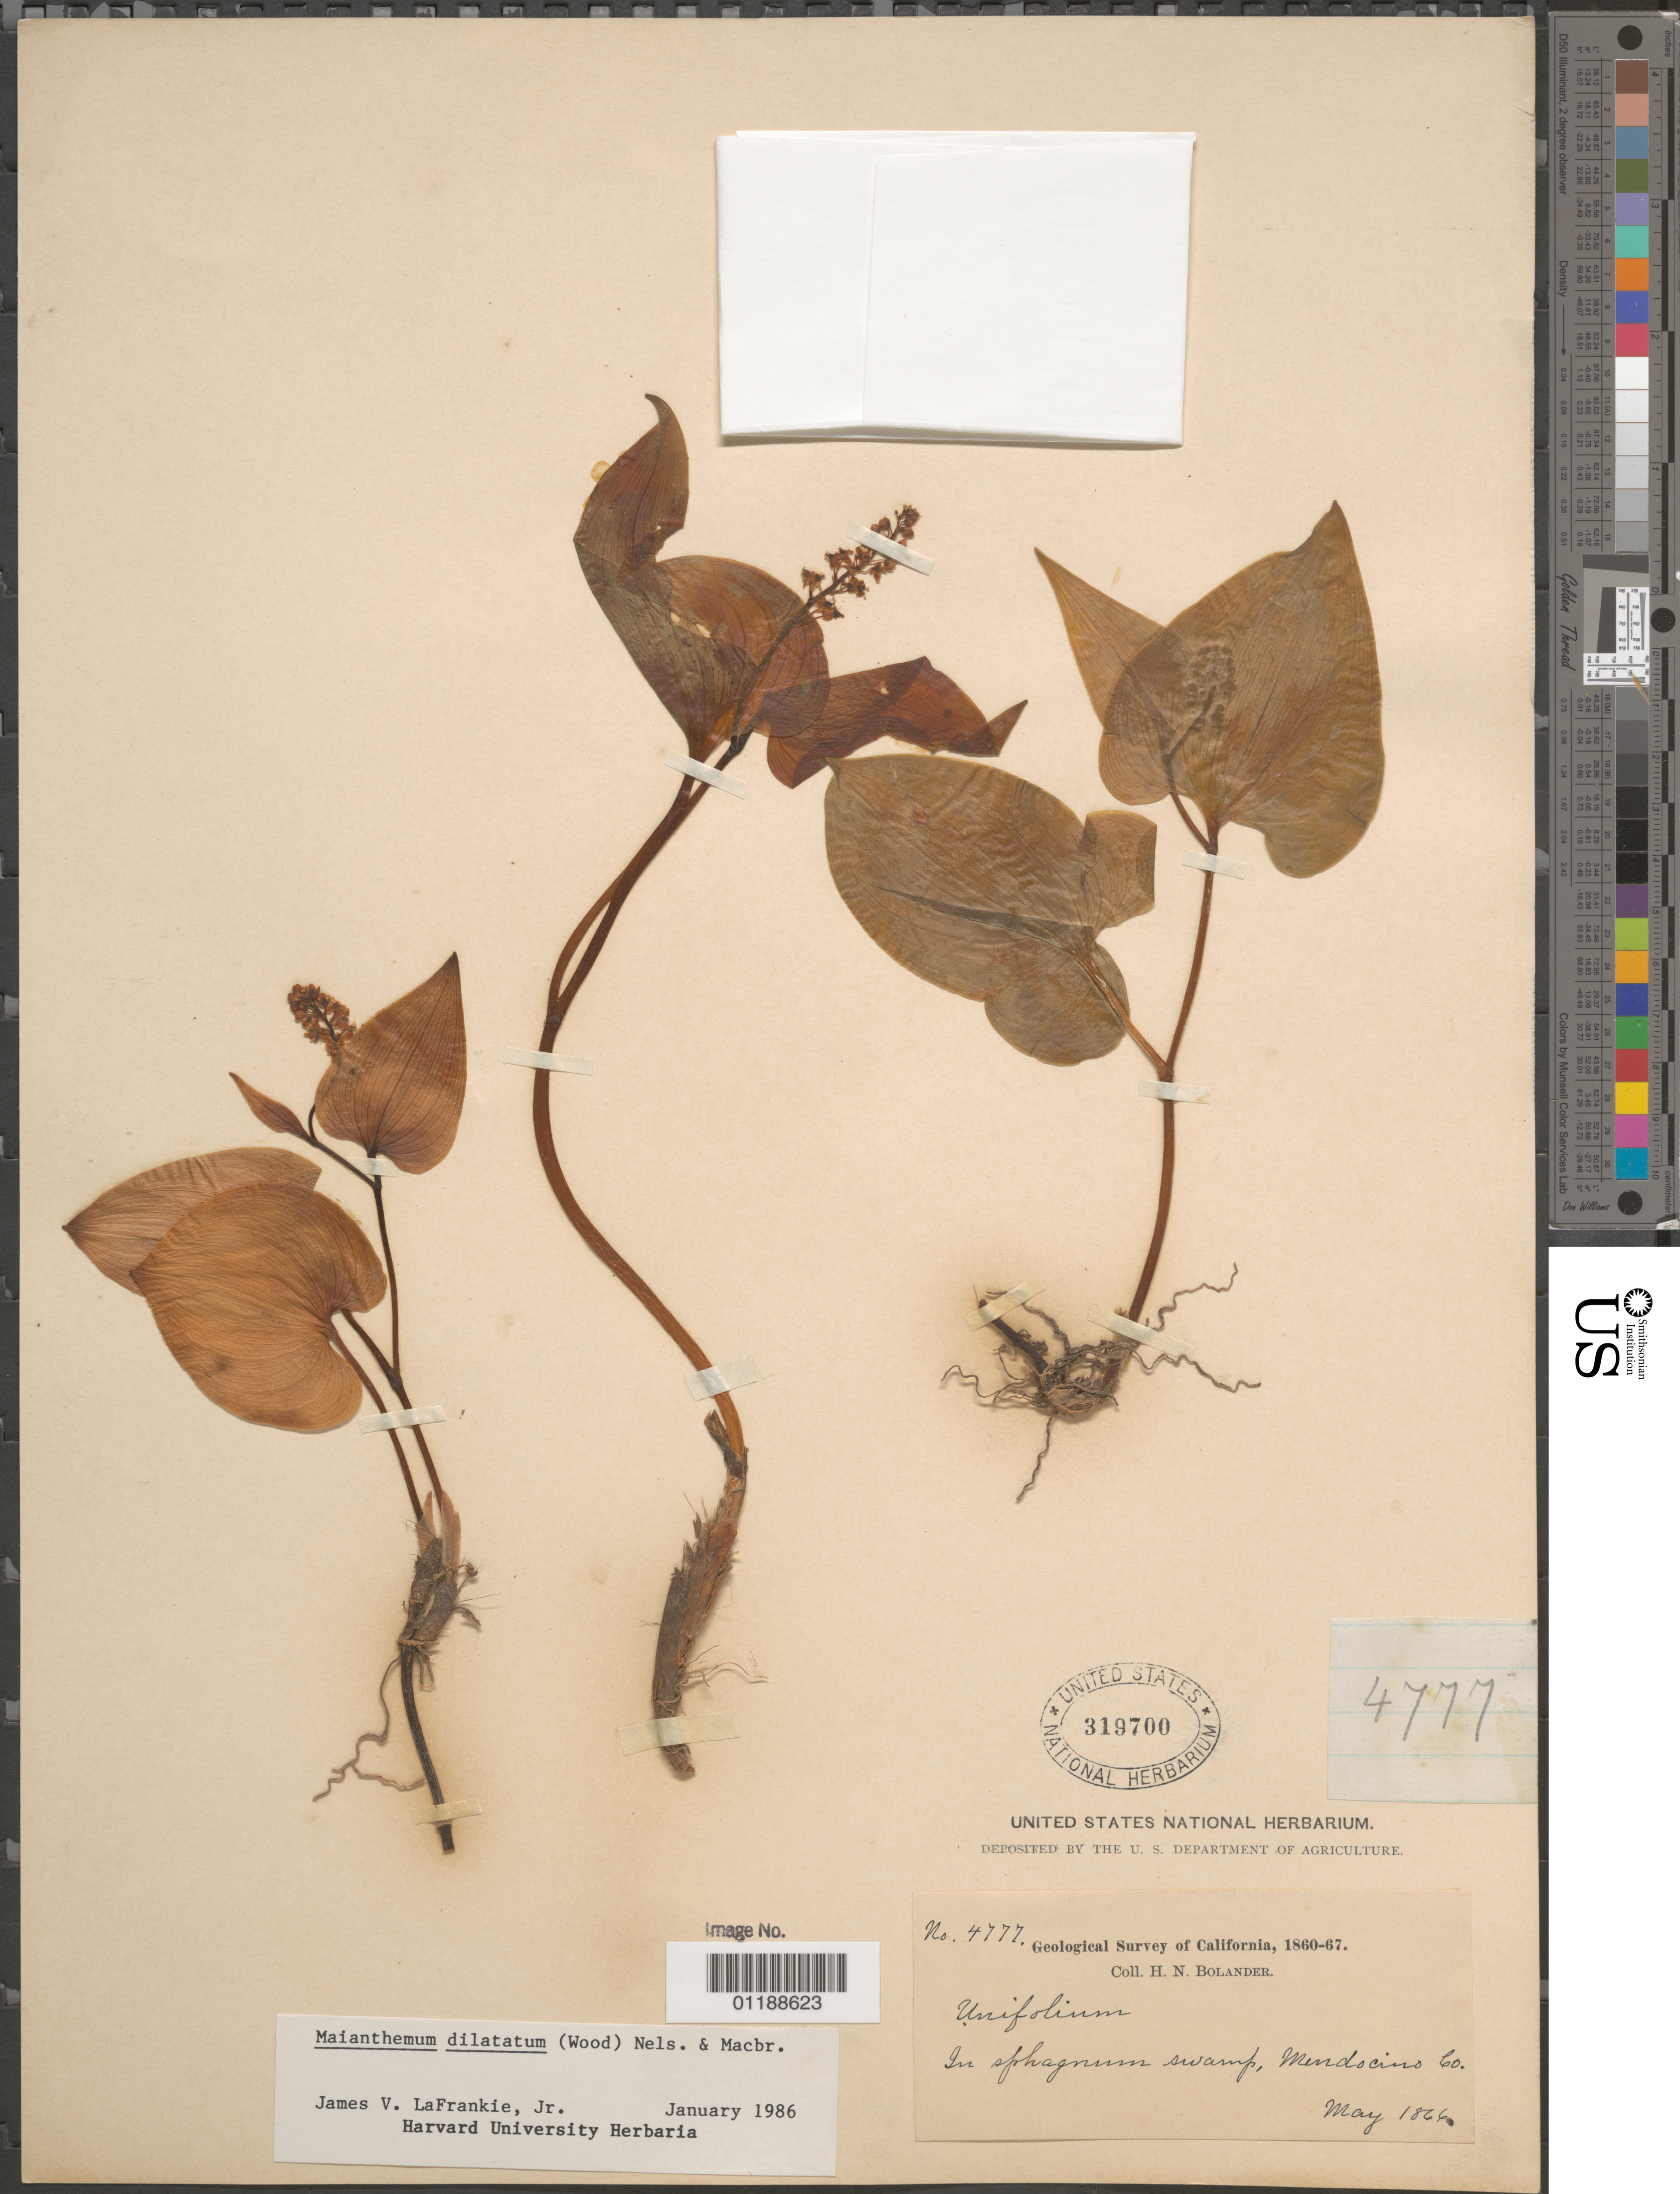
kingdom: Plantae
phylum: Tracheophyta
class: Liliopsida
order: Asparagales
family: Asparagaceae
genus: Maianthemum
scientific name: Maianthemum dilatatum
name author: (Alph. Wood) A. Nelson & J.F. Macbr.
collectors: H. Bolander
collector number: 4777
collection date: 1866-05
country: United States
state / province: California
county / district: Mendocino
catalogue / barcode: US 319700